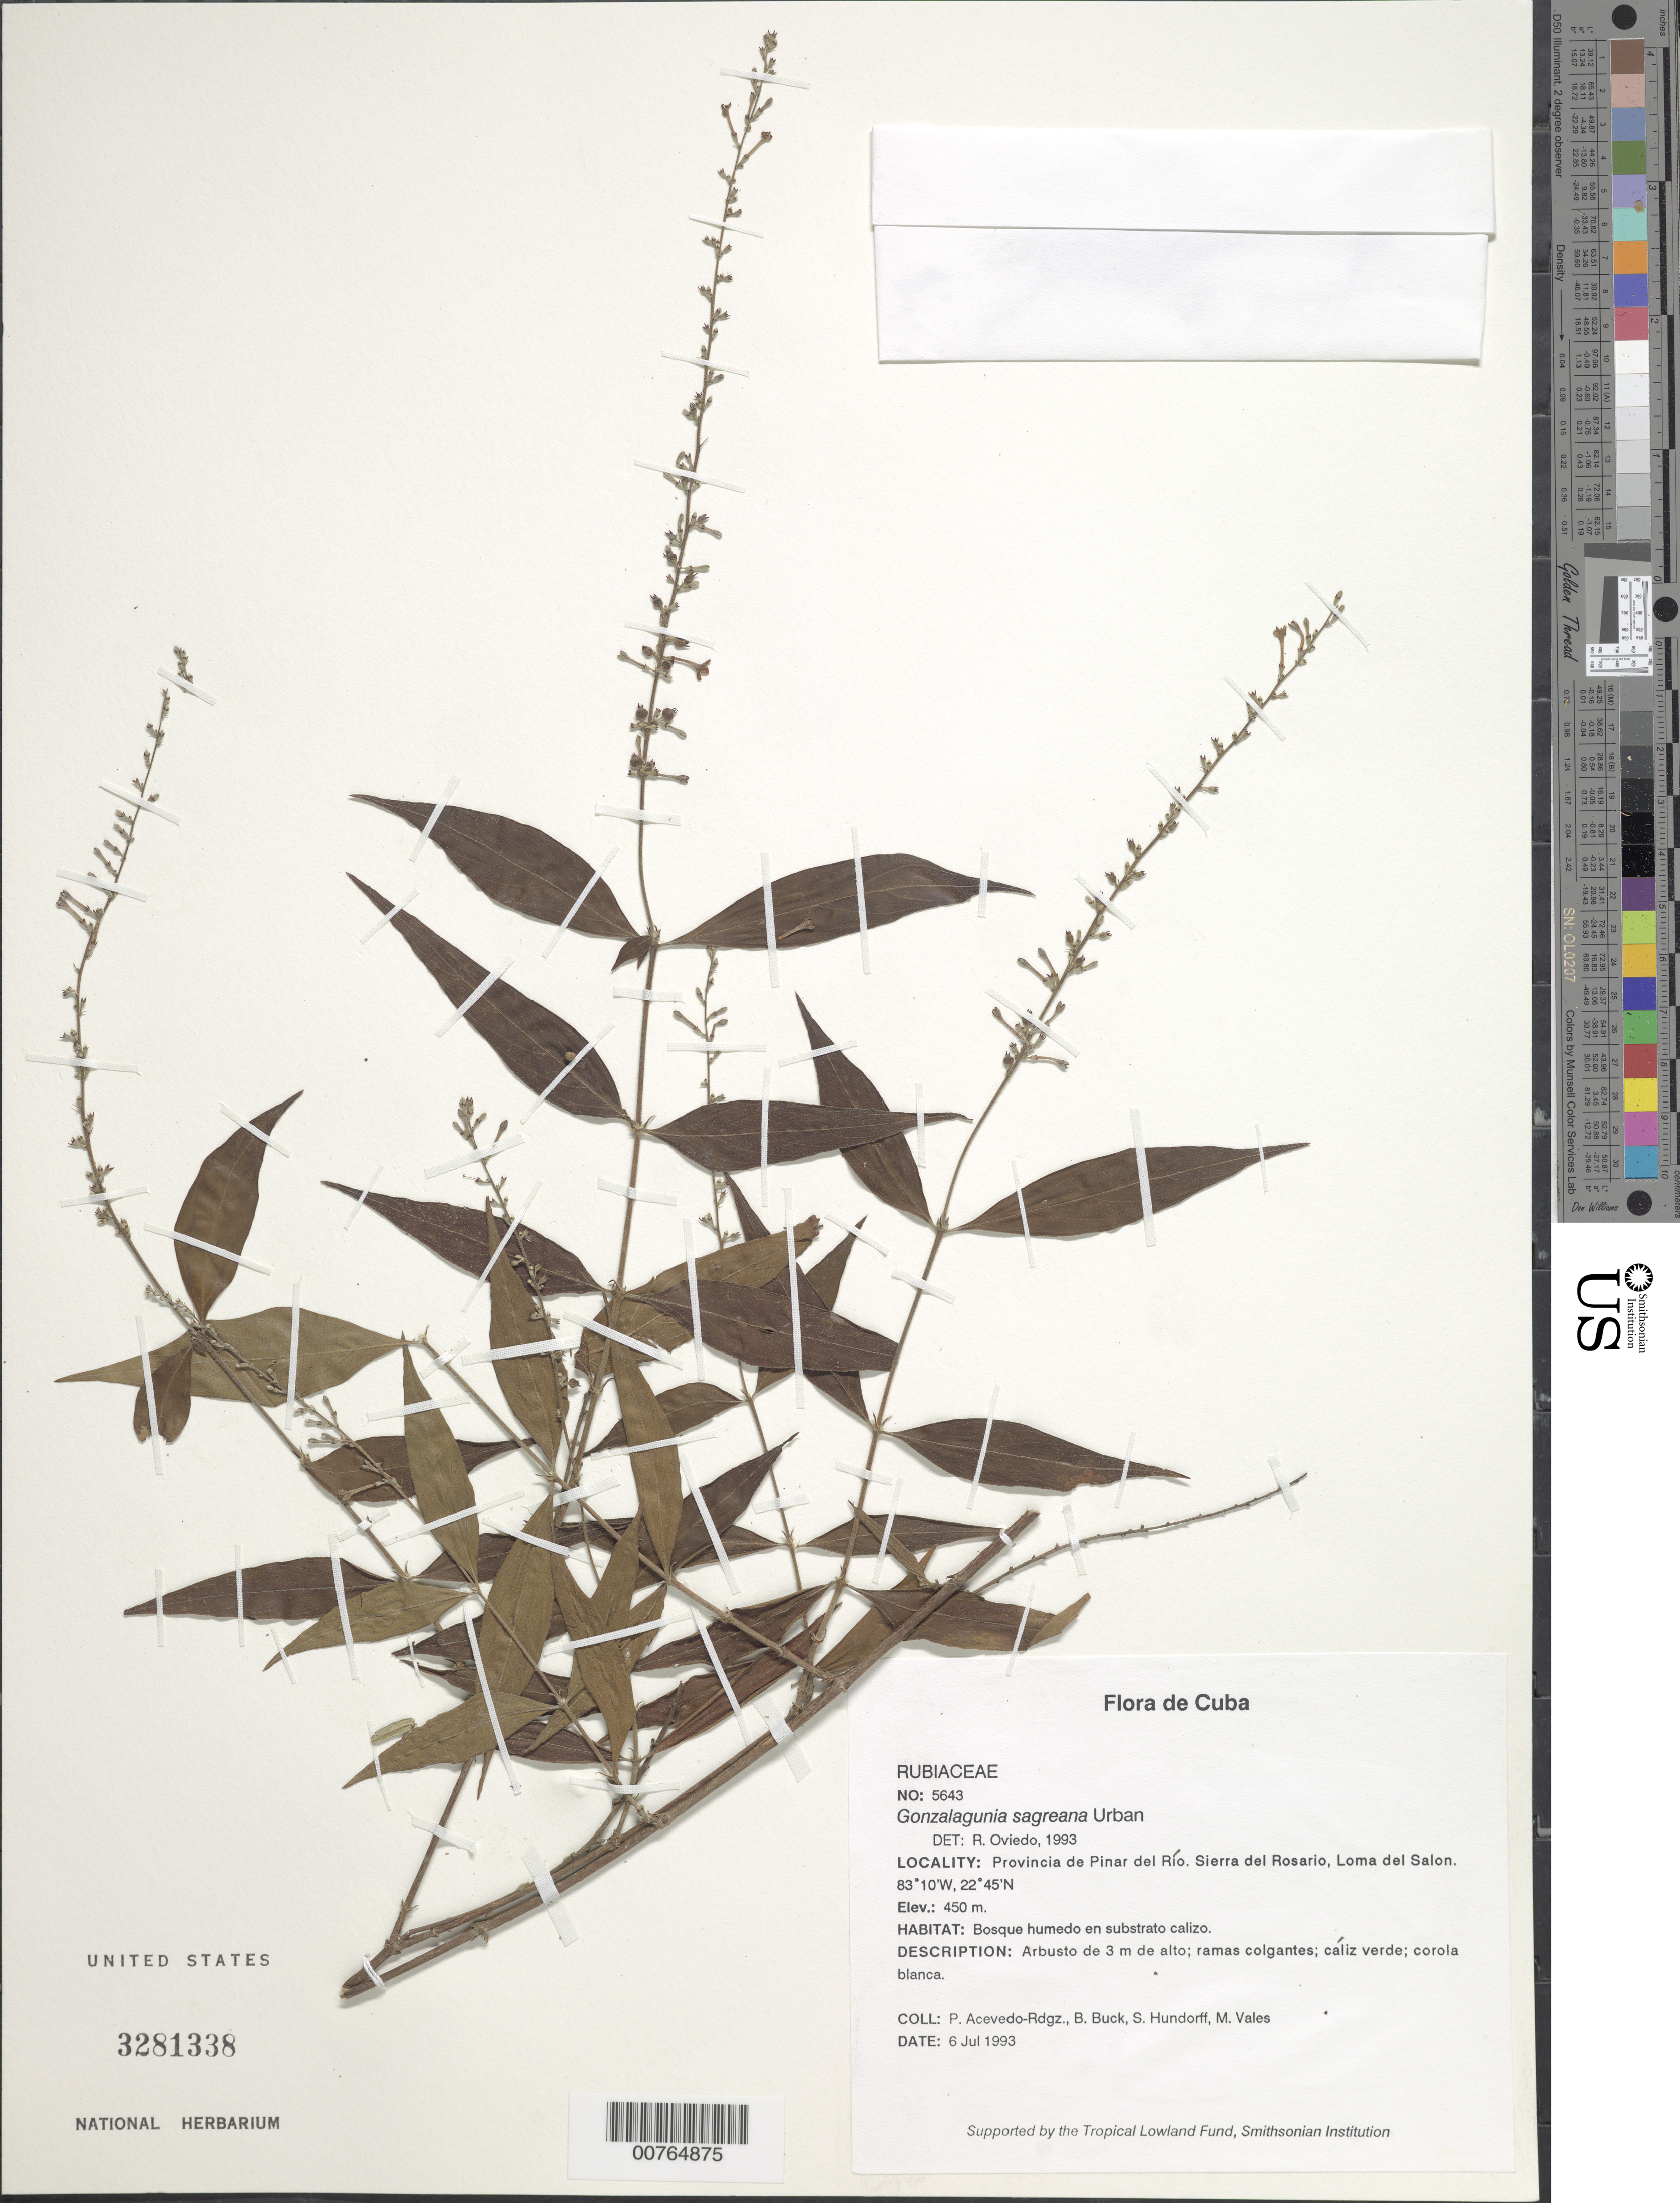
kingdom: Plantae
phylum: Tracheophyta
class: Magnoliopsida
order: Gentianales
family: Rubiaceae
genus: Gonzalagunia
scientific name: Gonzalagunia sagreana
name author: Urb.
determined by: Oviedo, R.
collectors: P. Acevedo-Rodr., B. Buck, S. Hundorf & M. Vales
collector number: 5643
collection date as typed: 06 Jul 1993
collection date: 1993-07-06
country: Cuba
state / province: Pinar del Rio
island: Cuba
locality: Provincia de Pinar del Río Sierra del Rosario, Loma del Salon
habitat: Bosque humedo en substrato calizo.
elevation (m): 450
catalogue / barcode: US 3281338